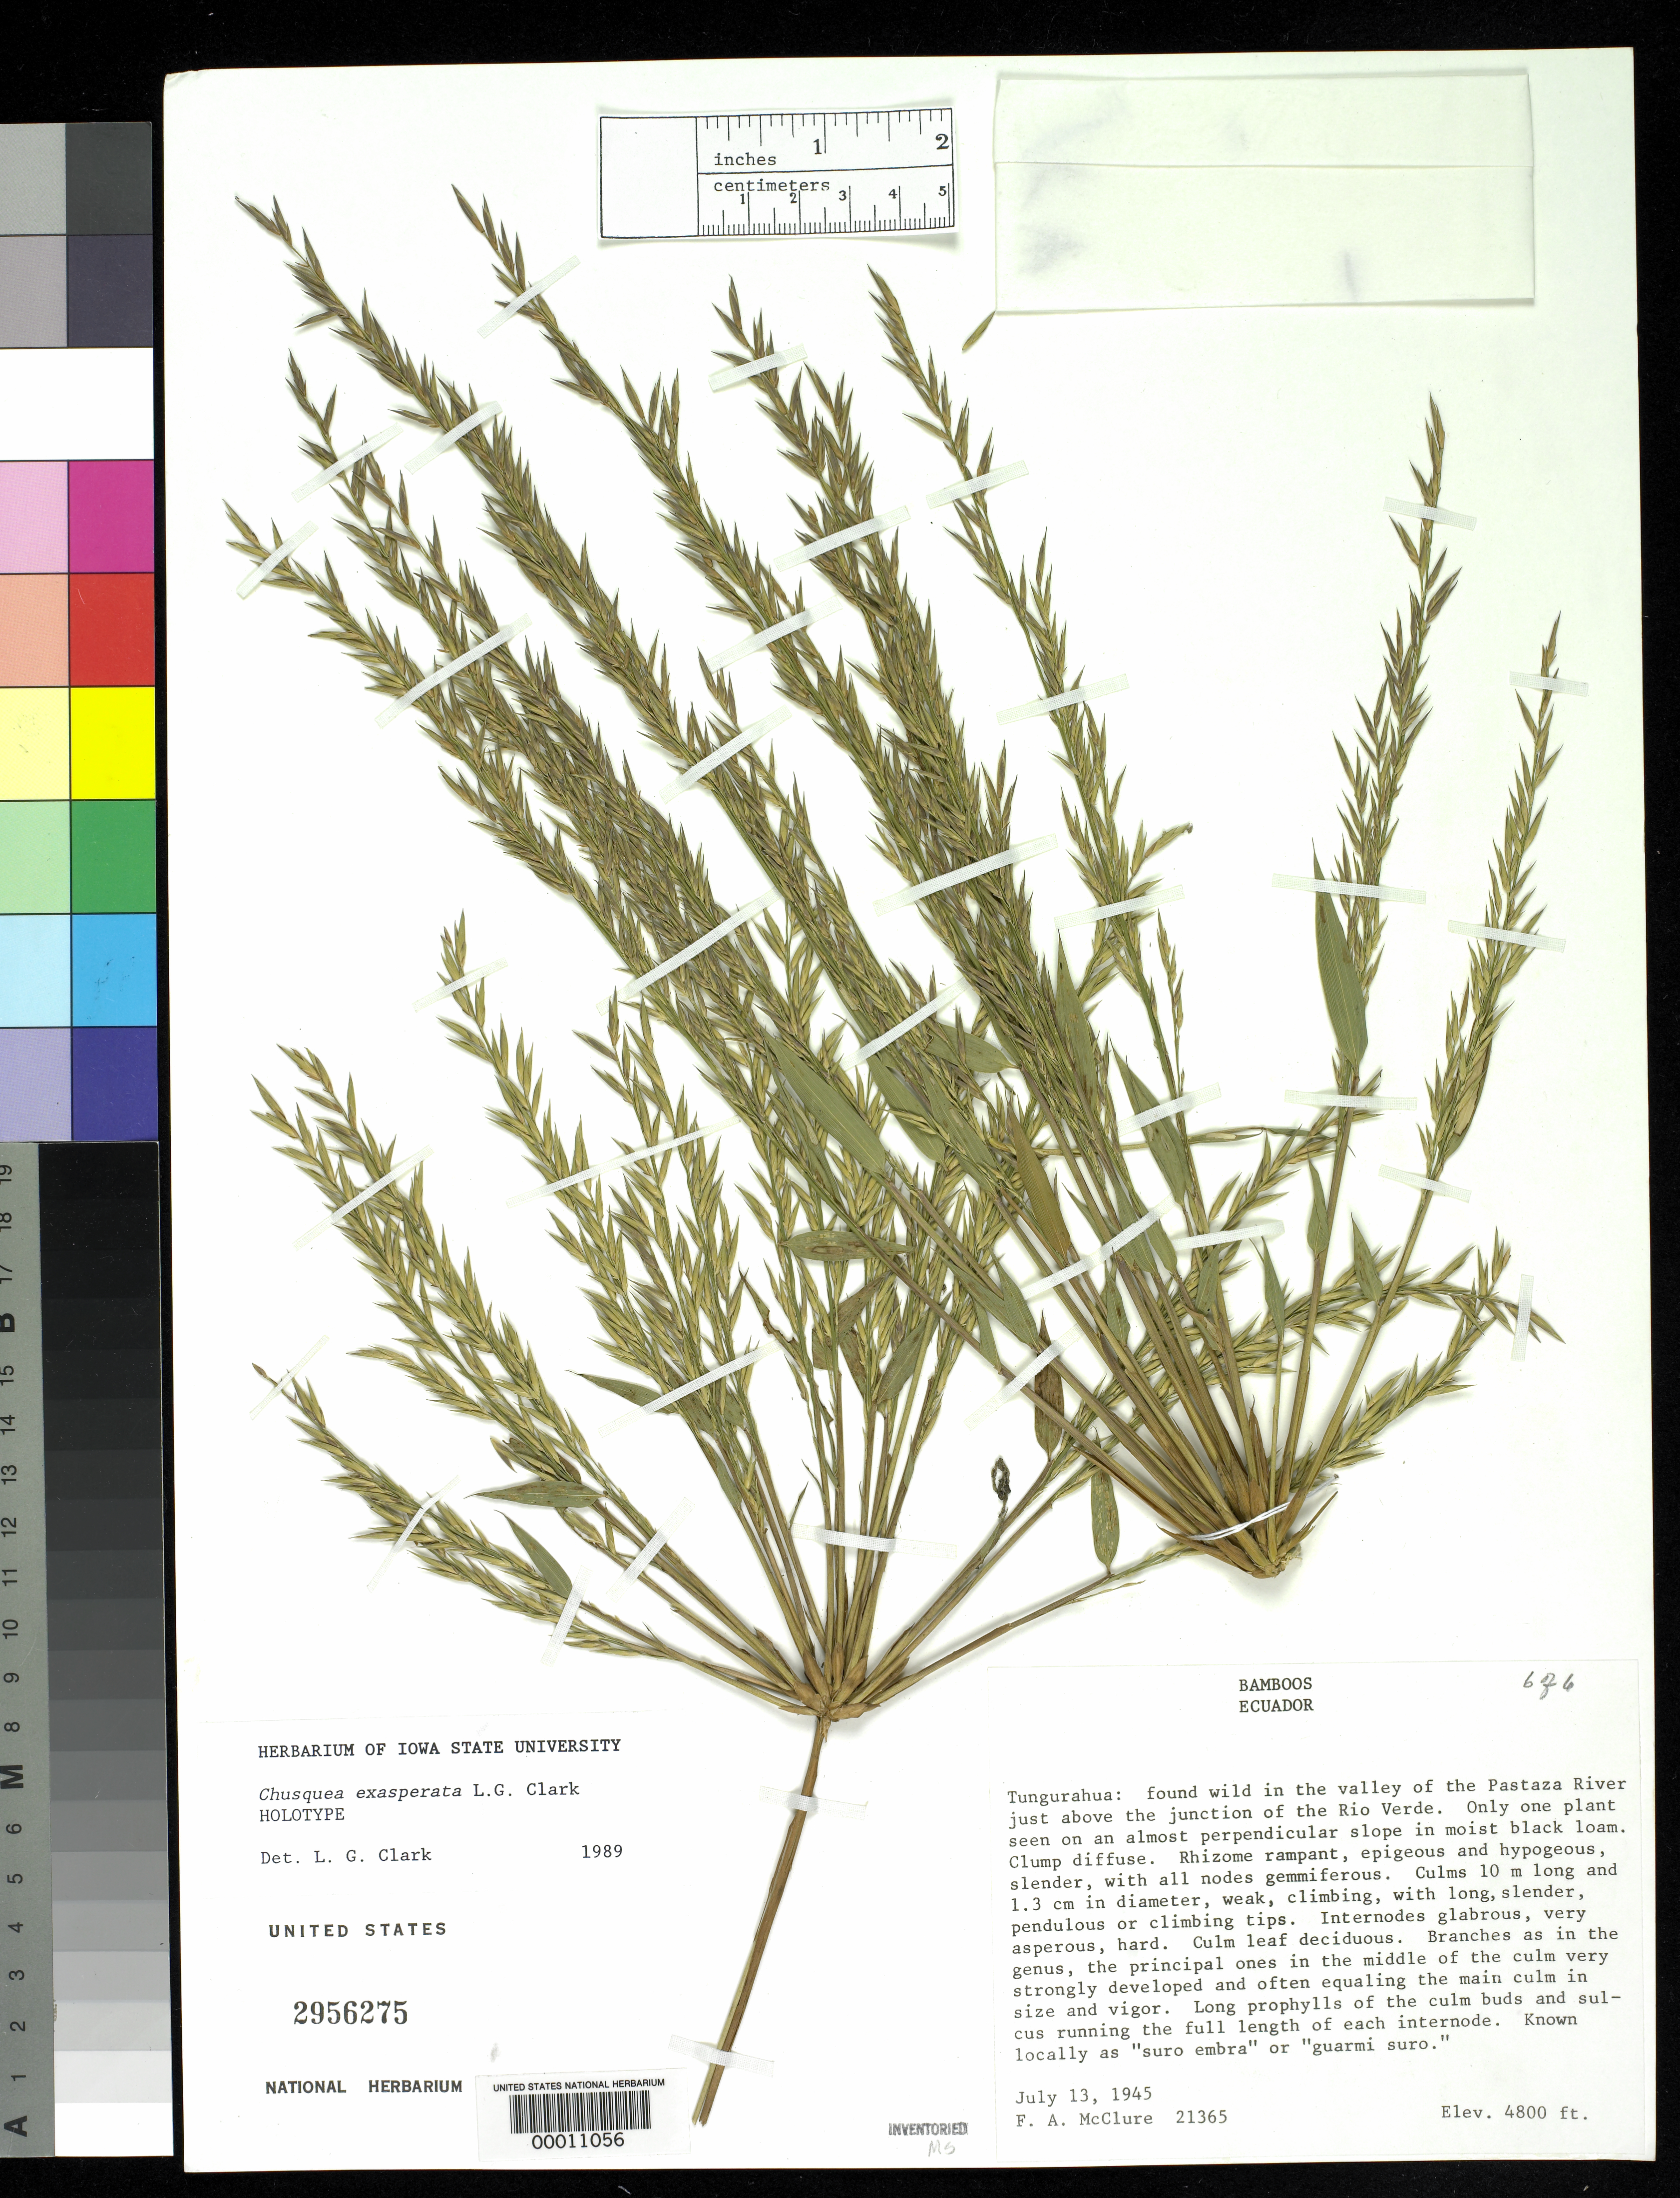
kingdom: Plantae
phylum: Tracheophyta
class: Liliopsida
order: Poales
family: Poaceae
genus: Chusquea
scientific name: Chusquea exasperata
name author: L.G. Clark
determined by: Clark, Lynn G., (ISC), Iowa State University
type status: Holotype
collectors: F. A. McClure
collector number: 21365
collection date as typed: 13 Jul 1945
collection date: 1945-07-13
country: Ecuador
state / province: Tungurahua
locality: Tungurahua: found wild in the valley of the Pastaza River just above the junction of the Rio Verde.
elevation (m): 1463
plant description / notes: Specimen mounted on 6 sheets.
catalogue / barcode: US 2956275